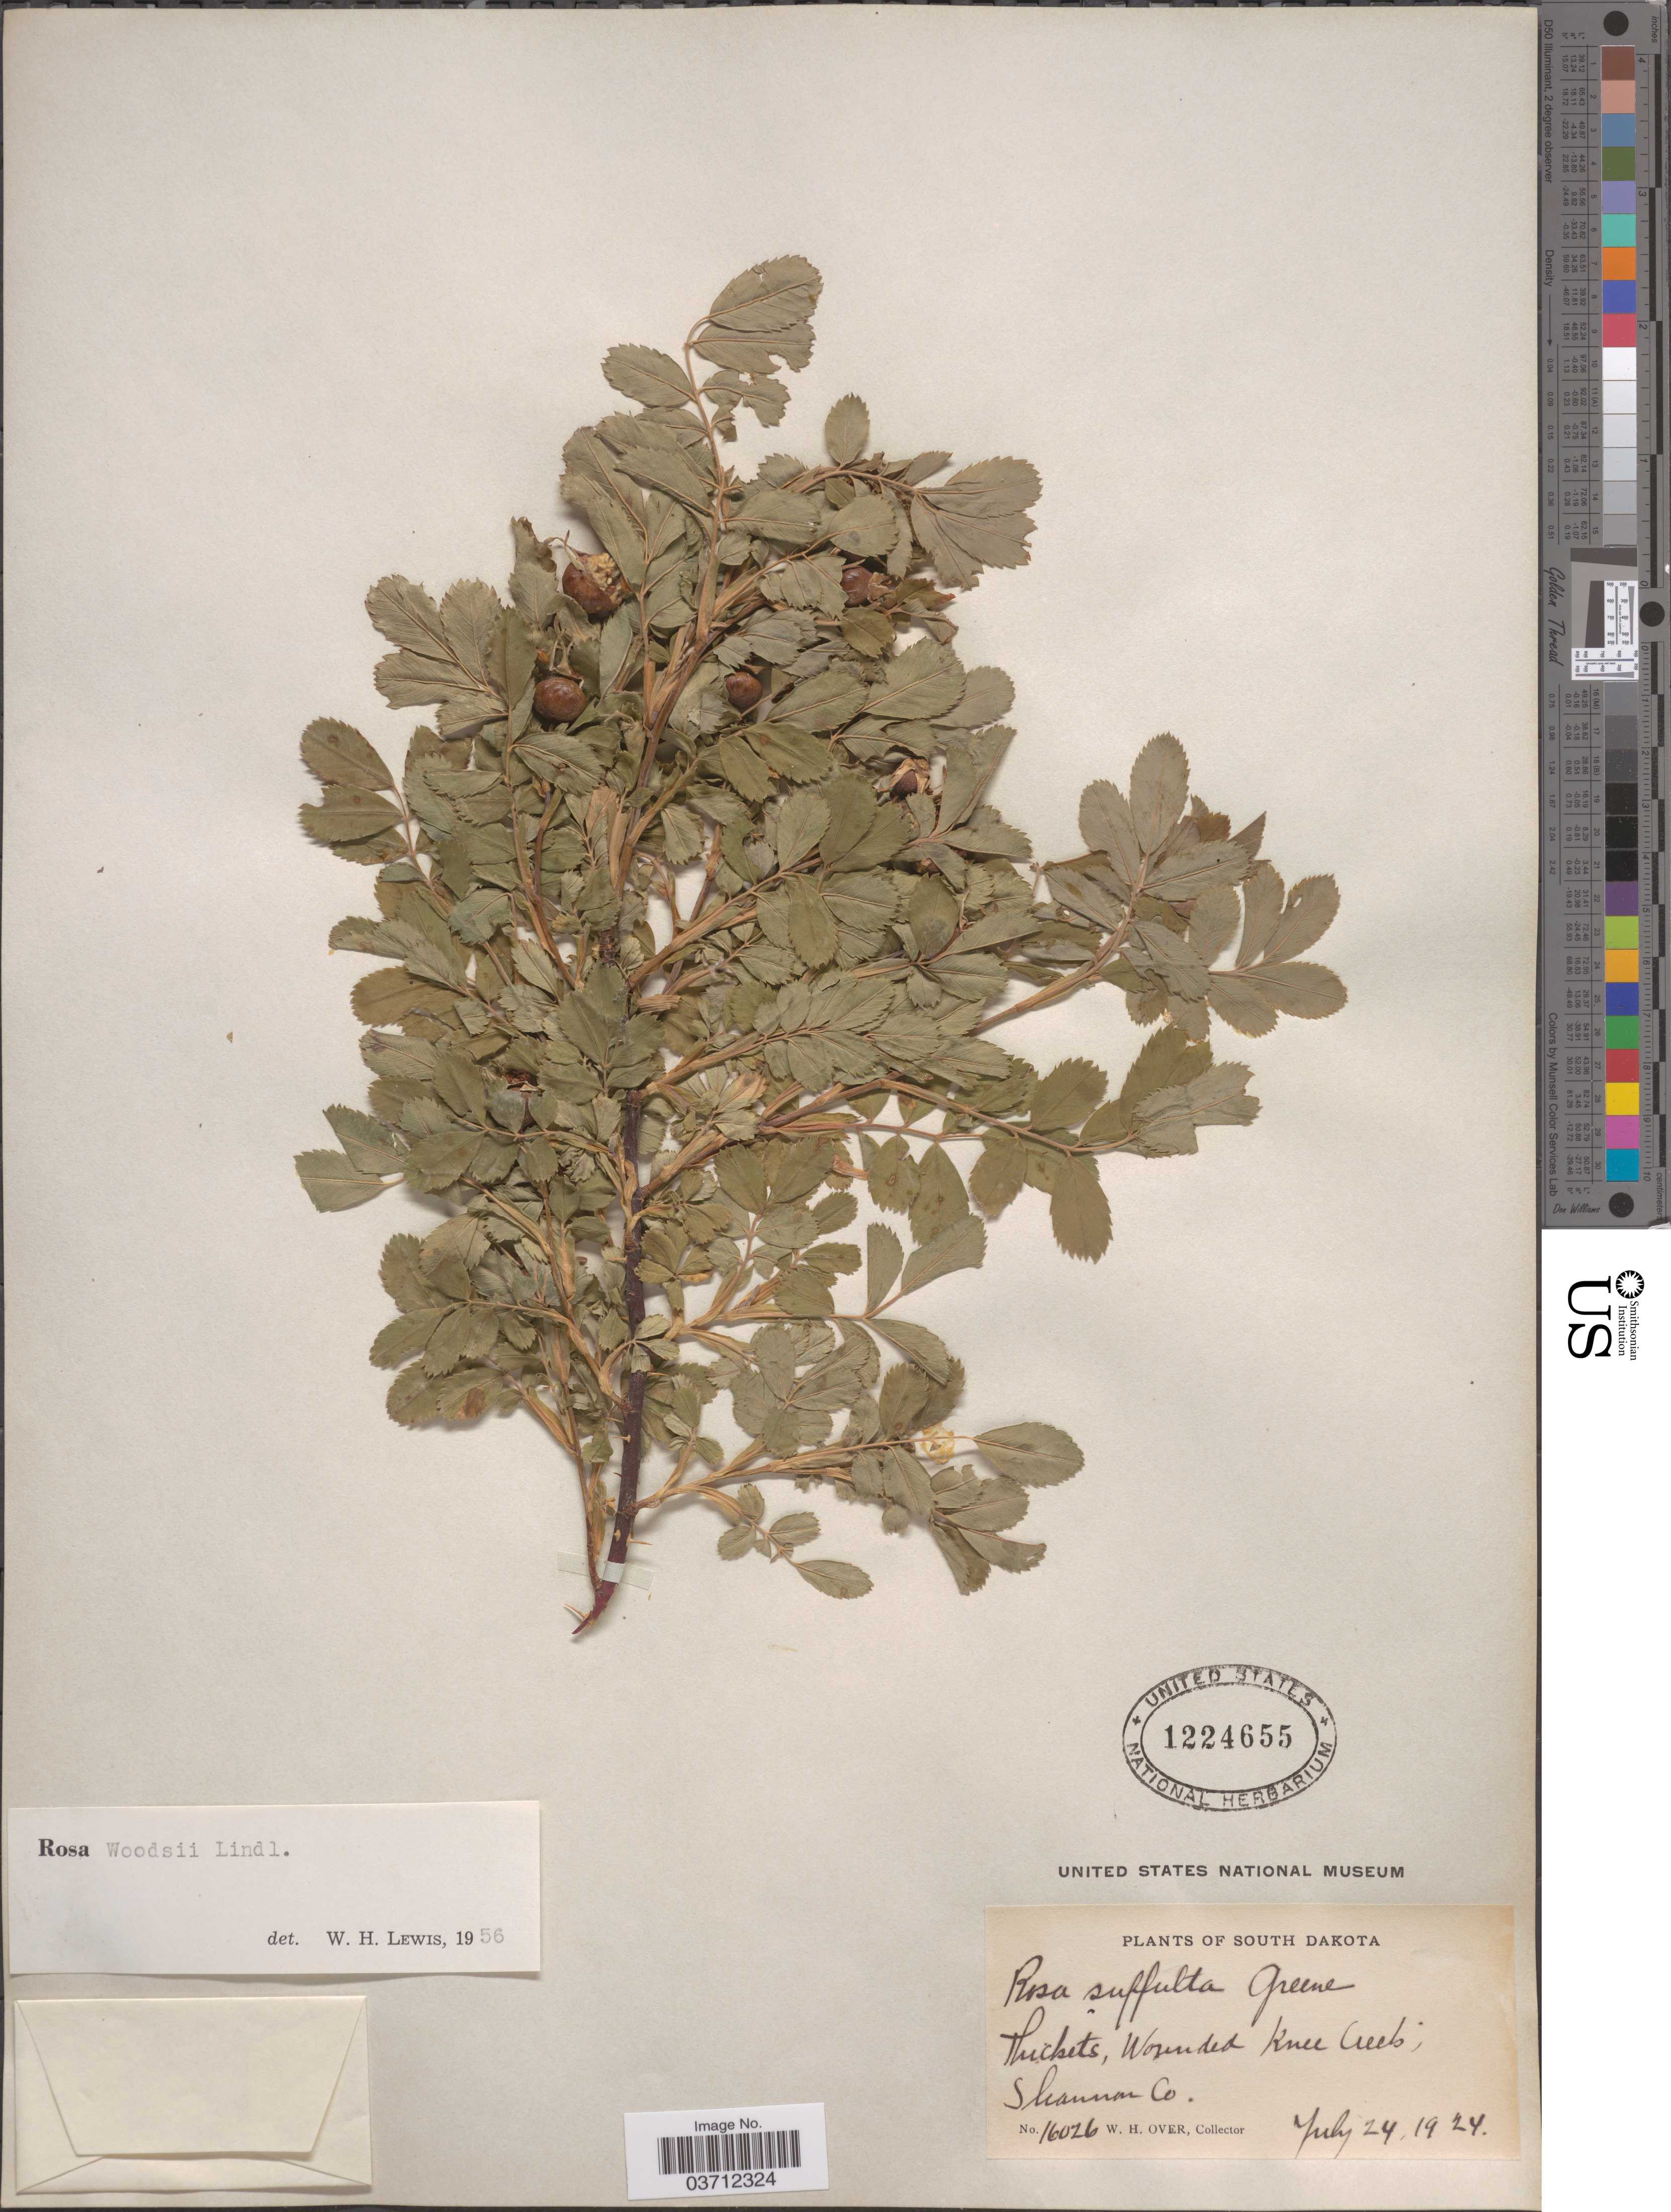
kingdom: Plantae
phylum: Tracheophyta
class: Magnoliopsida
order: Rosales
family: Rosaceae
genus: Rosa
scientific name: Rosa woodsii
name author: Lindl.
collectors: W. Over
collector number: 16026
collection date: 1924-07-24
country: United States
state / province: South Dakota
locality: Thickets, Wounded Knee Creek; Shannon Co.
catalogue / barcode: US 1224655